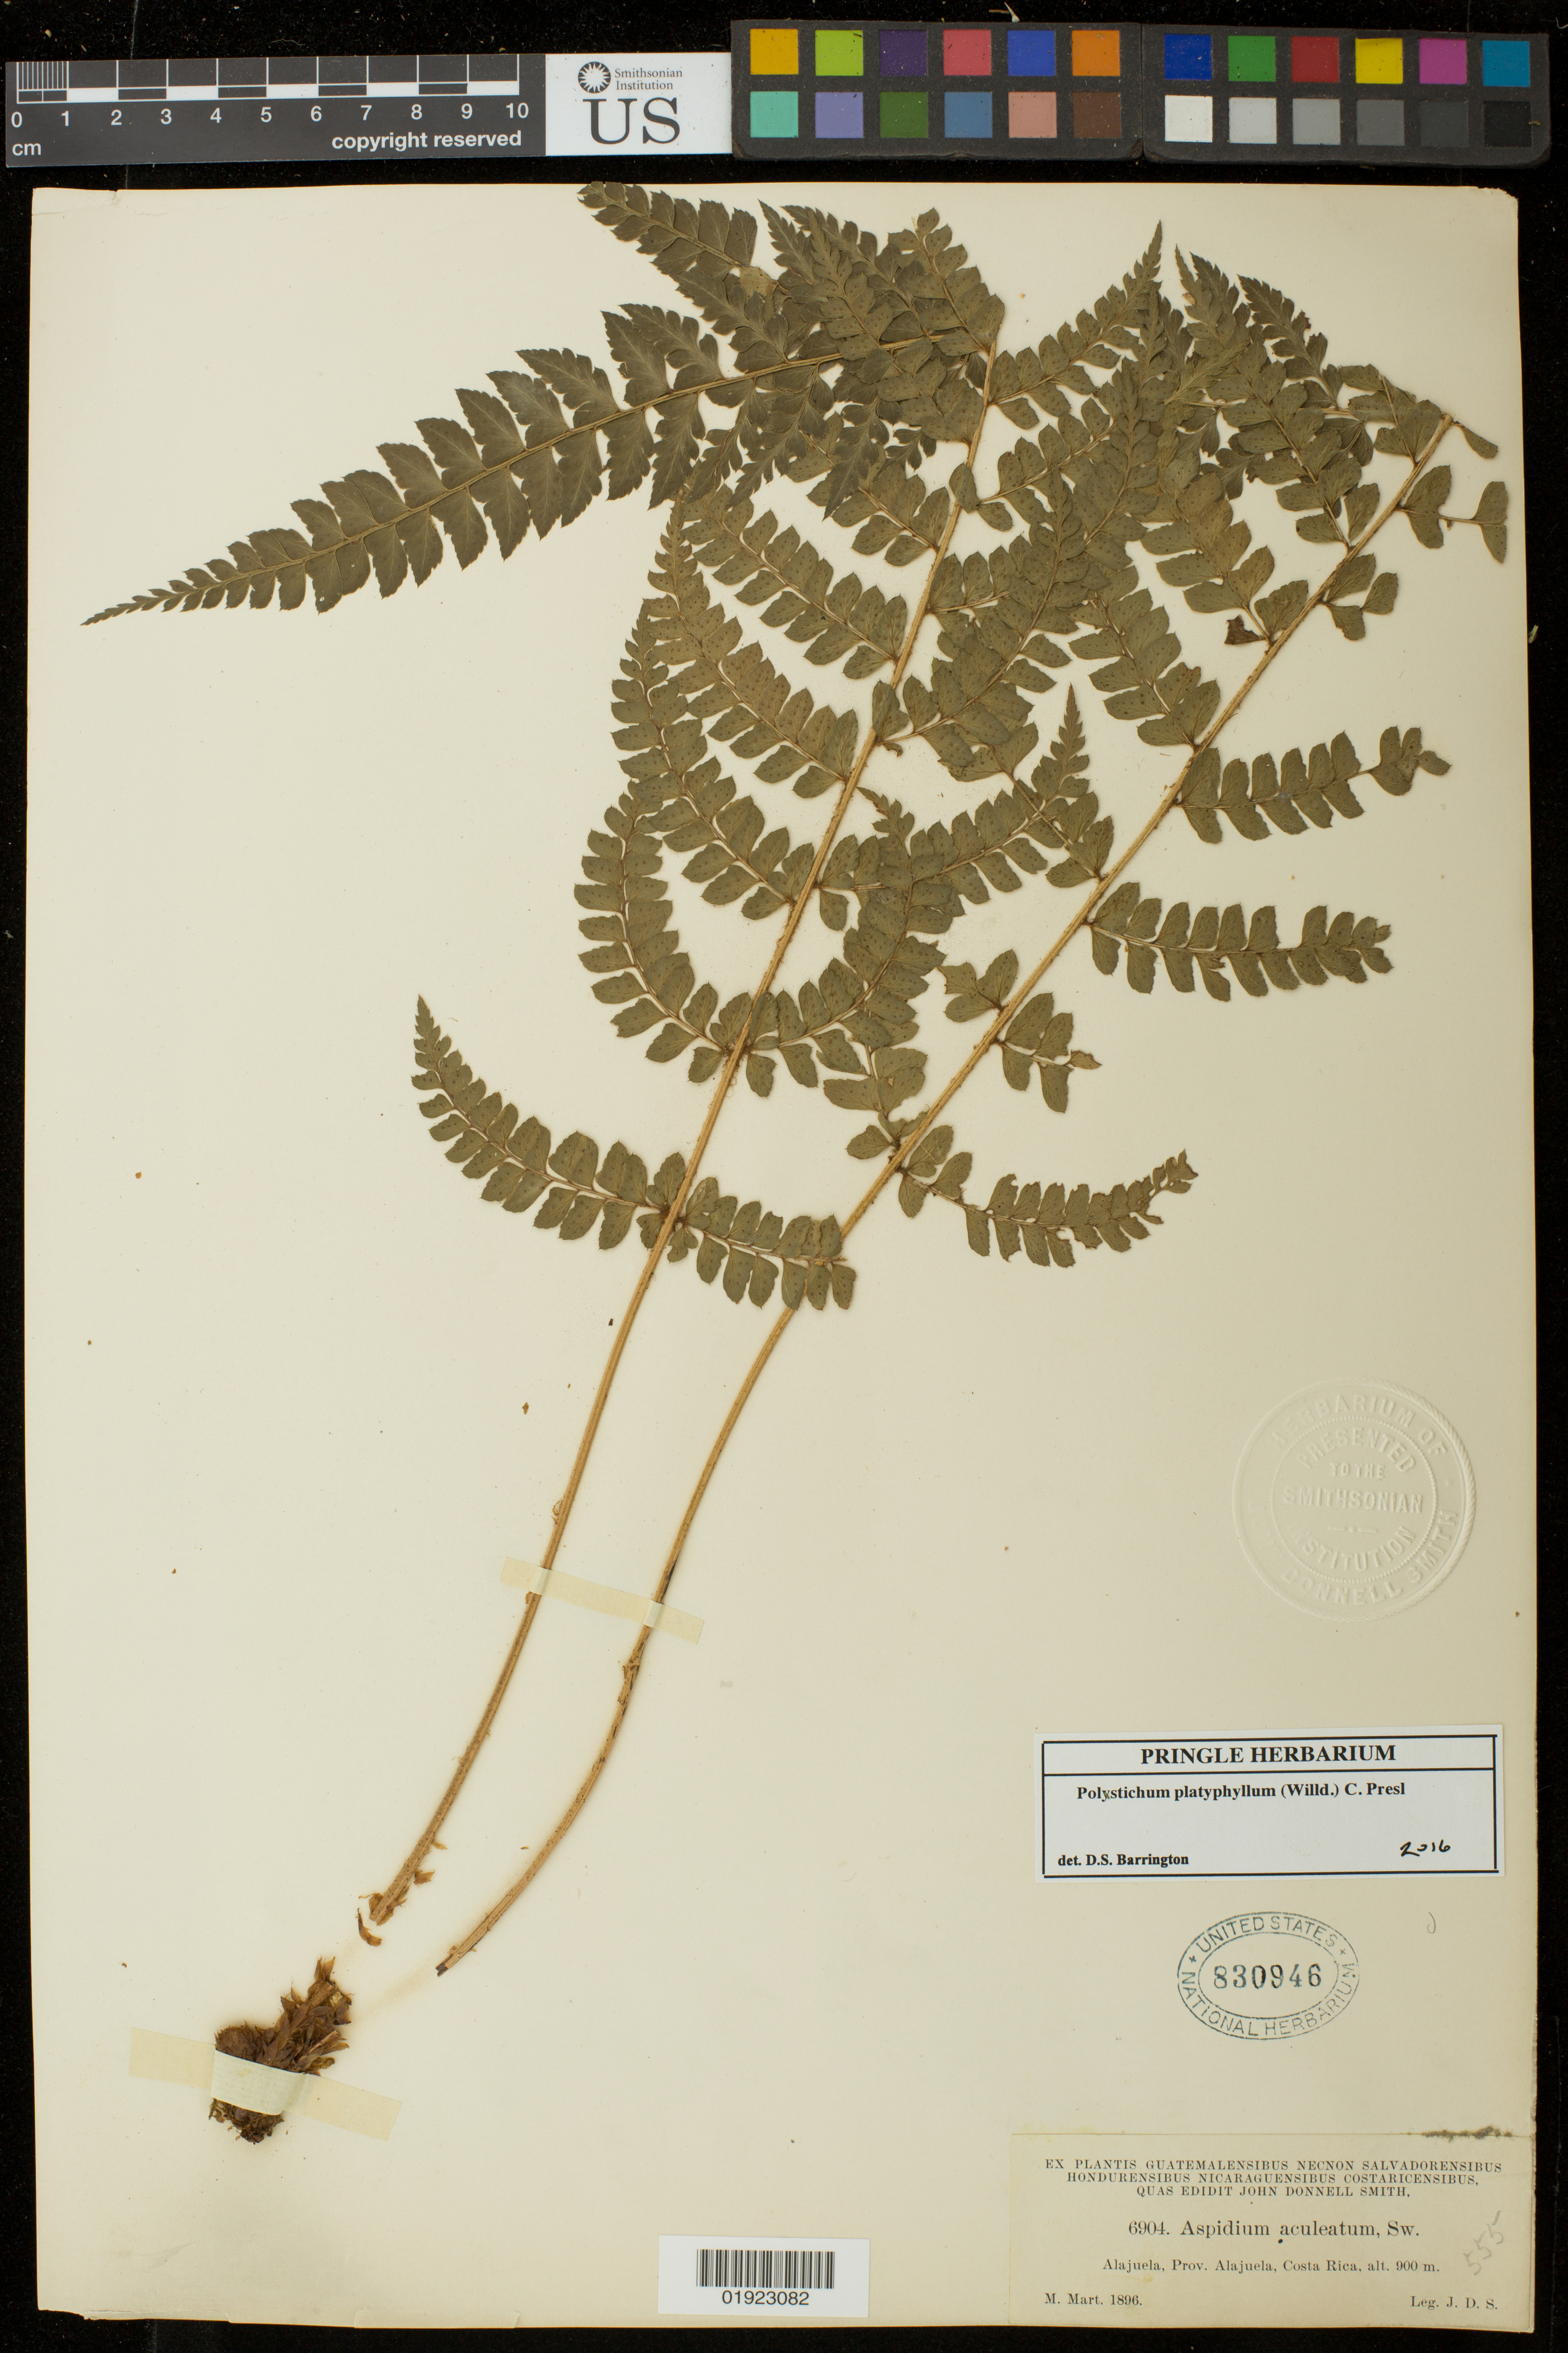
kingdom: Plantae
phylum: Tracheophyta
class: Polypodiopsida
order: Polypodiales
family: Dryopteridaceae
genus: Polystichum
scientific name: Polystichum platyphyllum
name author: (Willd.) C. Presl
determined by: Barrington, D. S., Curator (VT), University of Vermont (UNITED STATES)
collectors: J. Smith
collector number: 6904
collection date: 1896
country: Costa Rica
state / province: Alajuela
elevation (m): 900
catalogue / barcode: US 830946